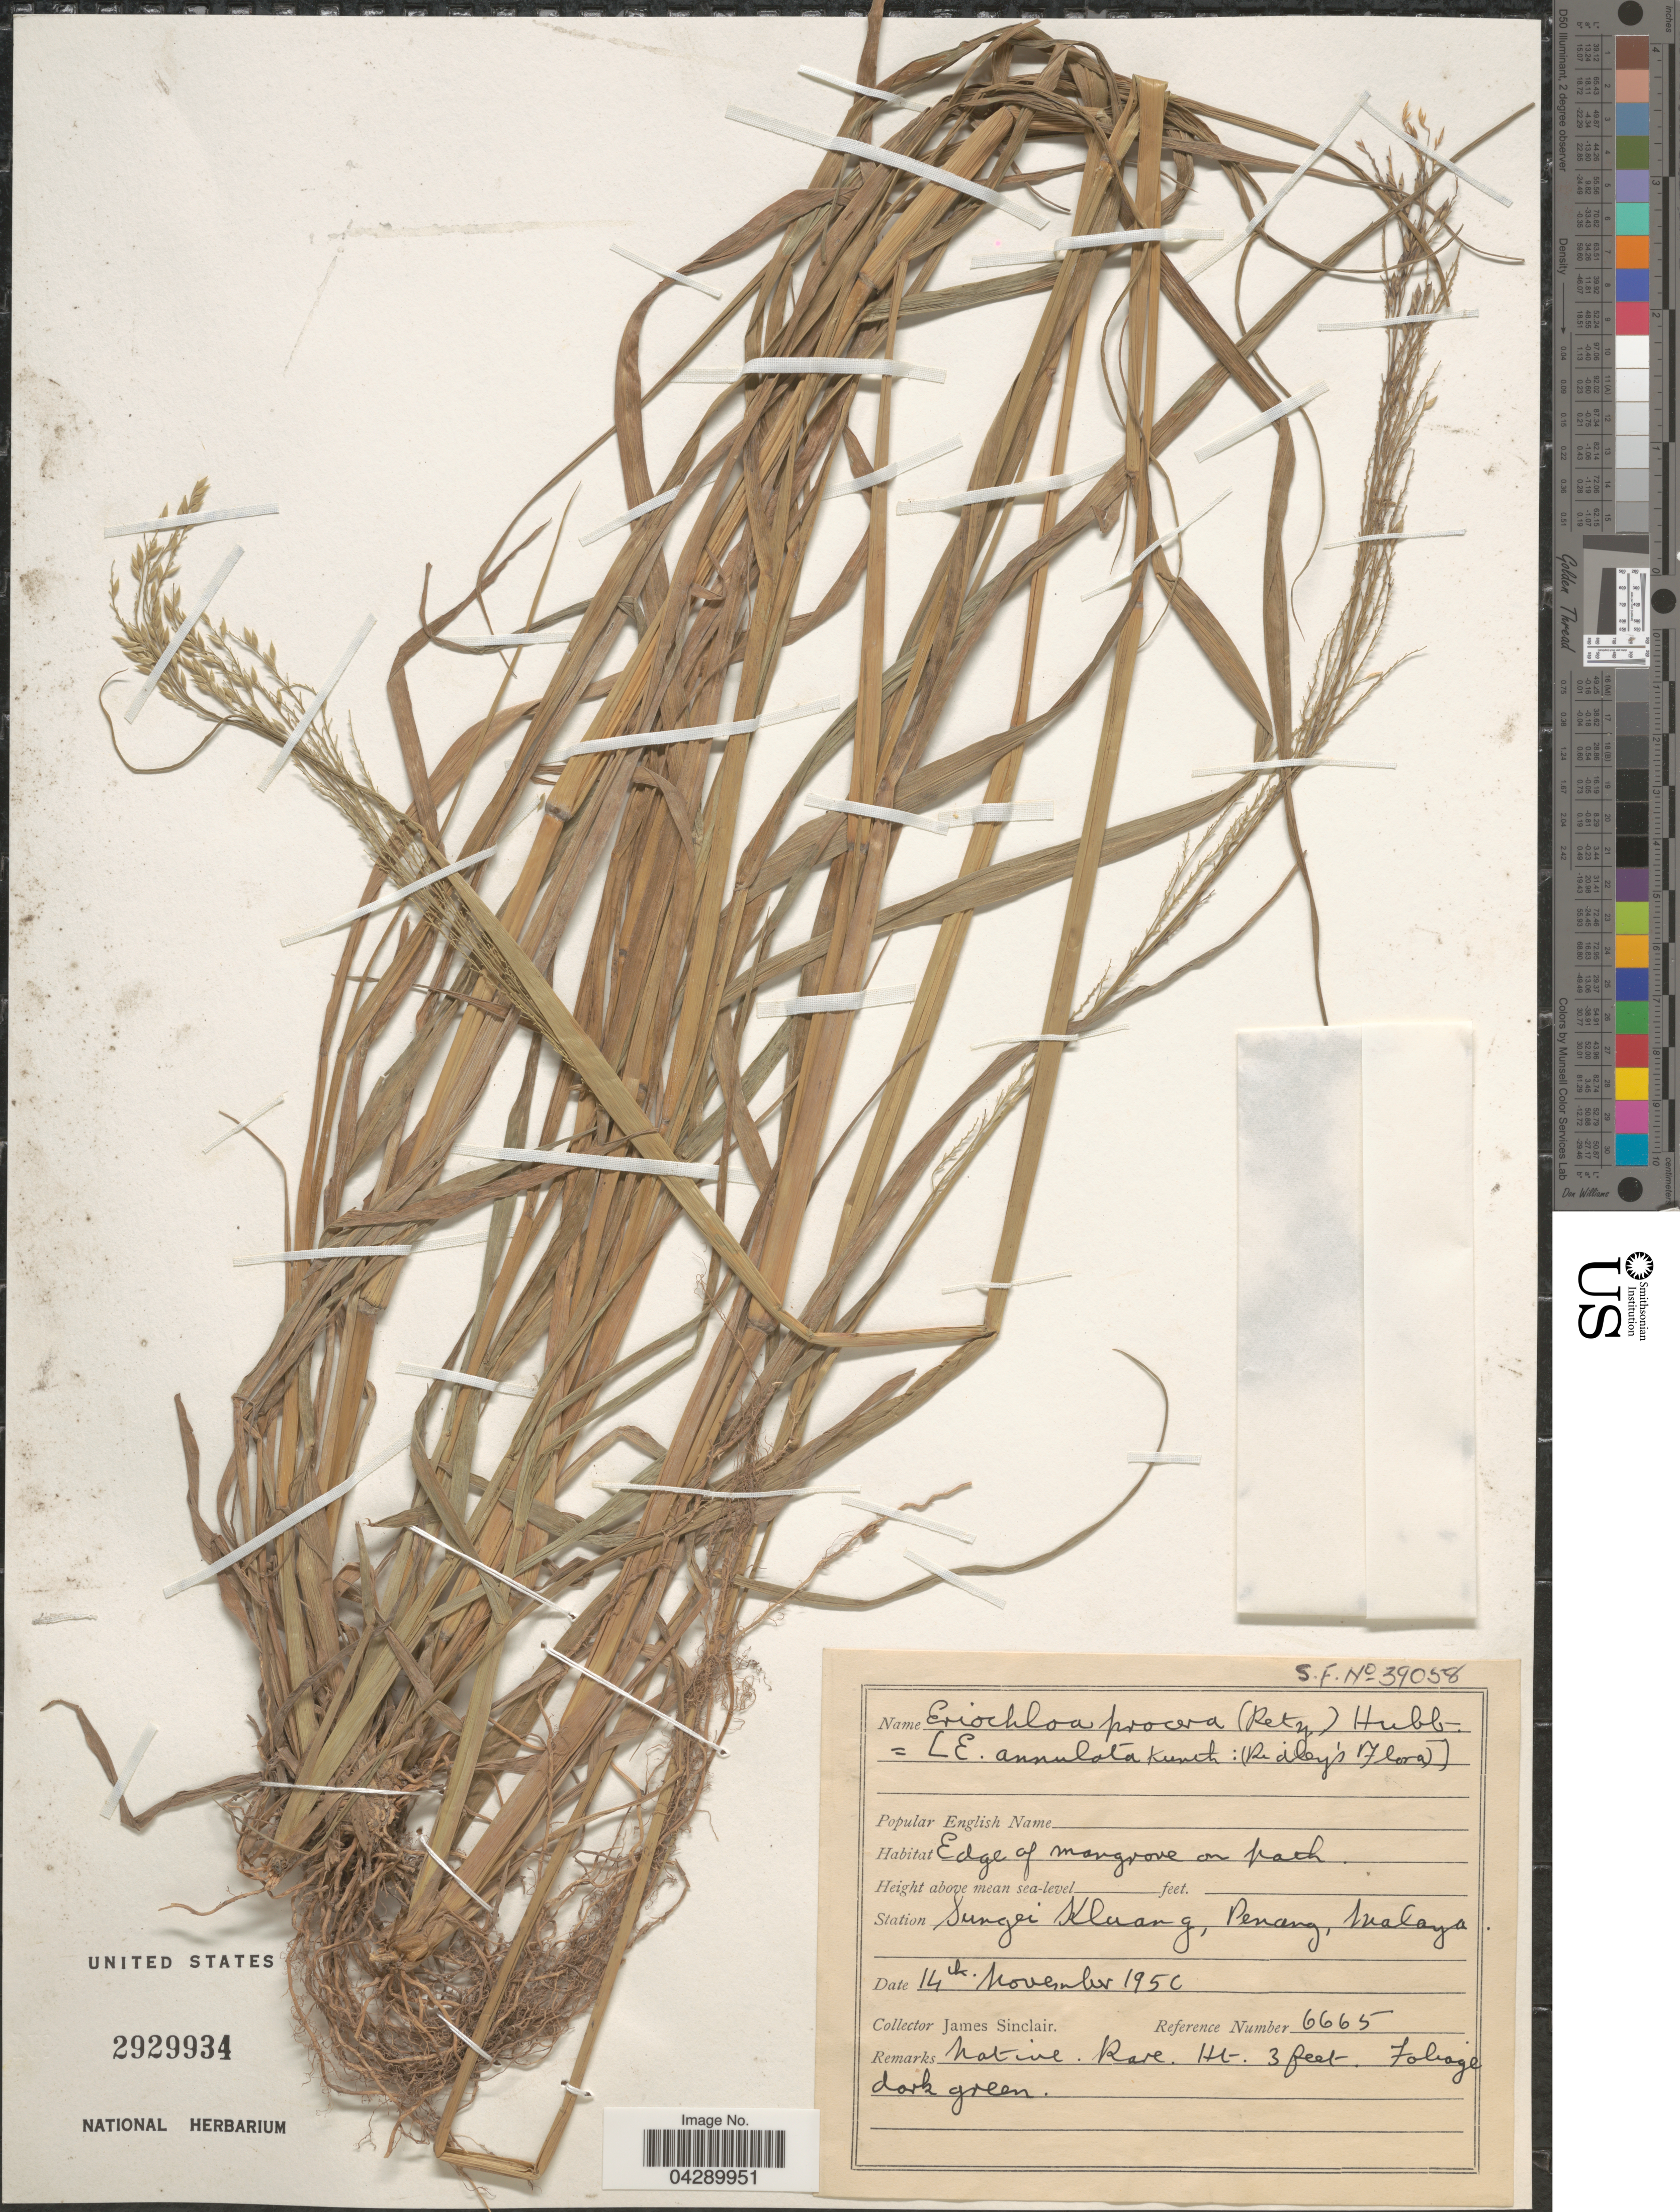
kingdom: Plantae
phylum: Tracheophyta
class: Liliopsida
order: Poales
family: Poaceae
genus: Eriochloa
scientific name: Eriochloa procera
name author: (Retz.) C.E. Hubb.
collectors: J. Sinclair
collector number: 6665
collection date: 1950-11-14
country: Malaysia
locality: Surgei Kluang, Penang, Malaya.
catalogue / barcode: US 2929934